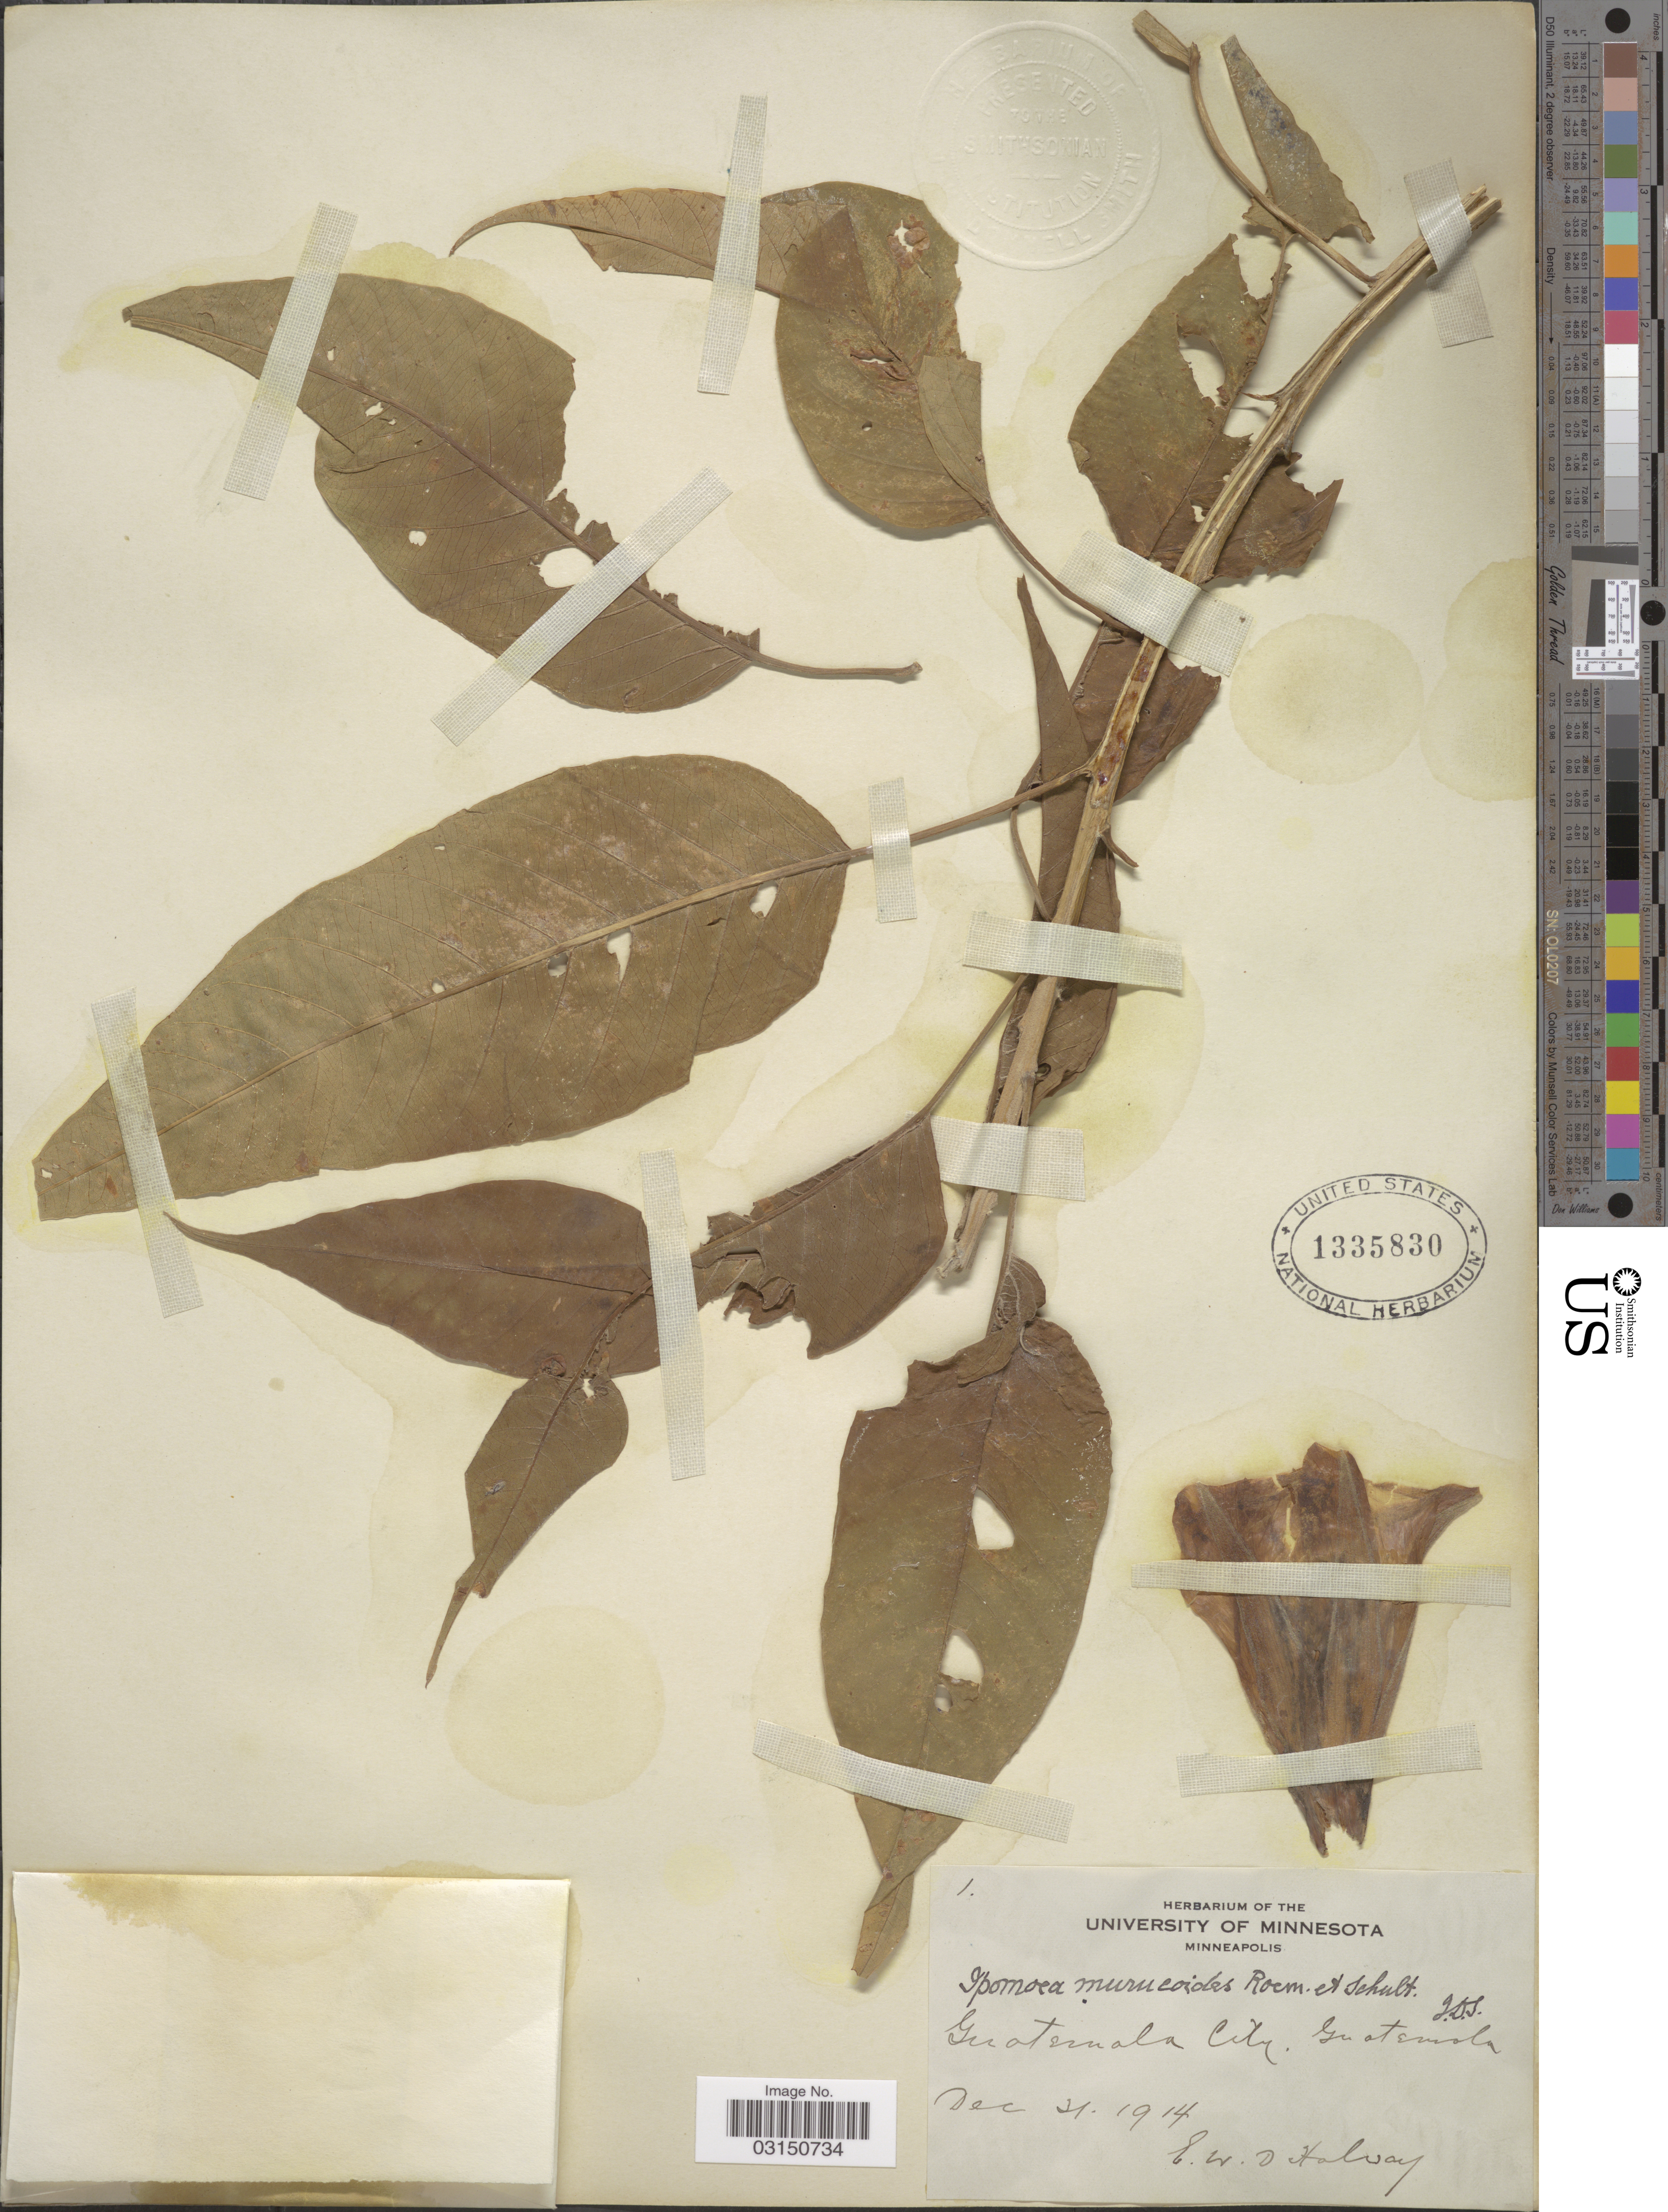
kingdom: Plantae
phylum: Tracheophyta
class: Magnoliopsida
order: Solanales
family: Convolvulaceae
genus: Ipomoea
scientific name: Ipomoea murucoides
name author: Roem. & Schult.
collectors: E. W. D. Holway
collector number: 1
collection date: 1914-12-31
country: Guatemala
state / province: Guatemala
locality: Guatemala City.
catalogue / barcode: US 1335830